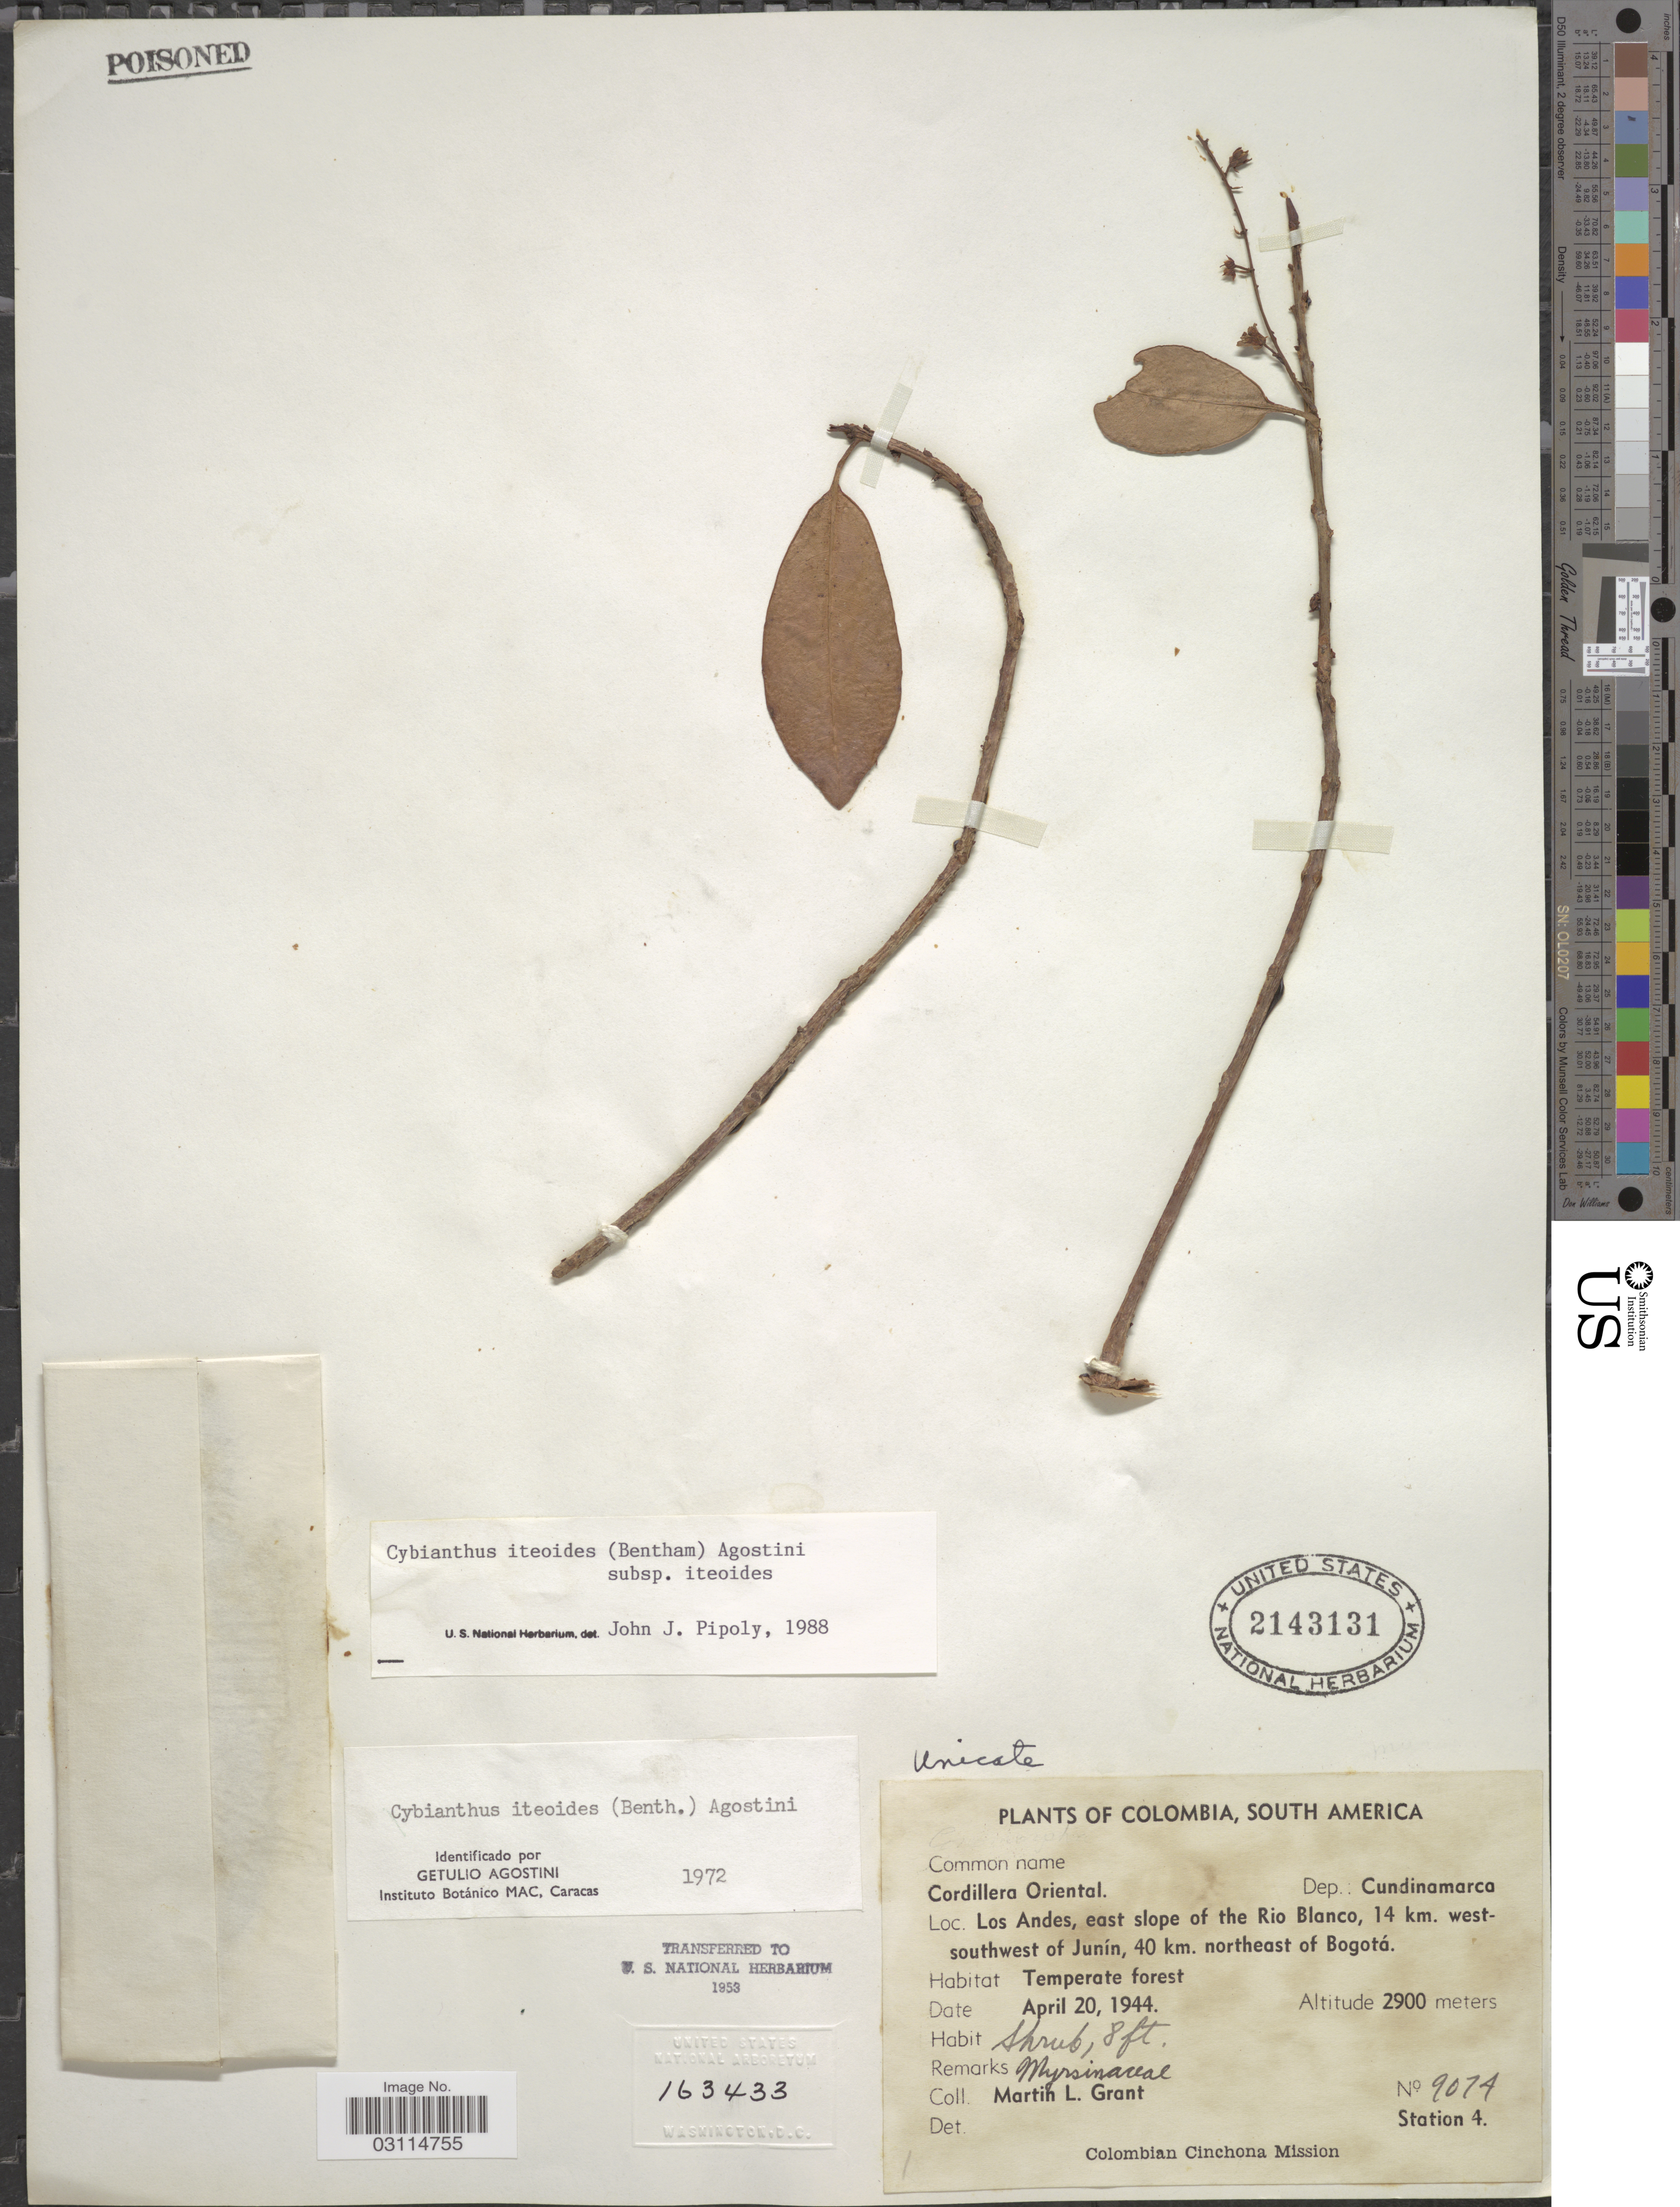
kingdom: Plantae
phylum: Tracheophyta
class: Magnoliopsida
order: Ericales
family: Primulaceae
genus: Cybianthus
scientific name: Cybianthus iteoides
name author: (Benth.) G. Agostini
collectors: M. L. Grant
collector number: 9074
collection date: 1944-04-20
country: Colombia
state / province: Cundinamarca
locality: Cordillera Oriental, Dep.: Cundinamarca. Los Andes, east slope of the Rio Blanco, 14 km. west-southwest of Junín, 40 km. northeast of Bogotá.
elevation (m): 2900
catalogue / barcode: US 2143131